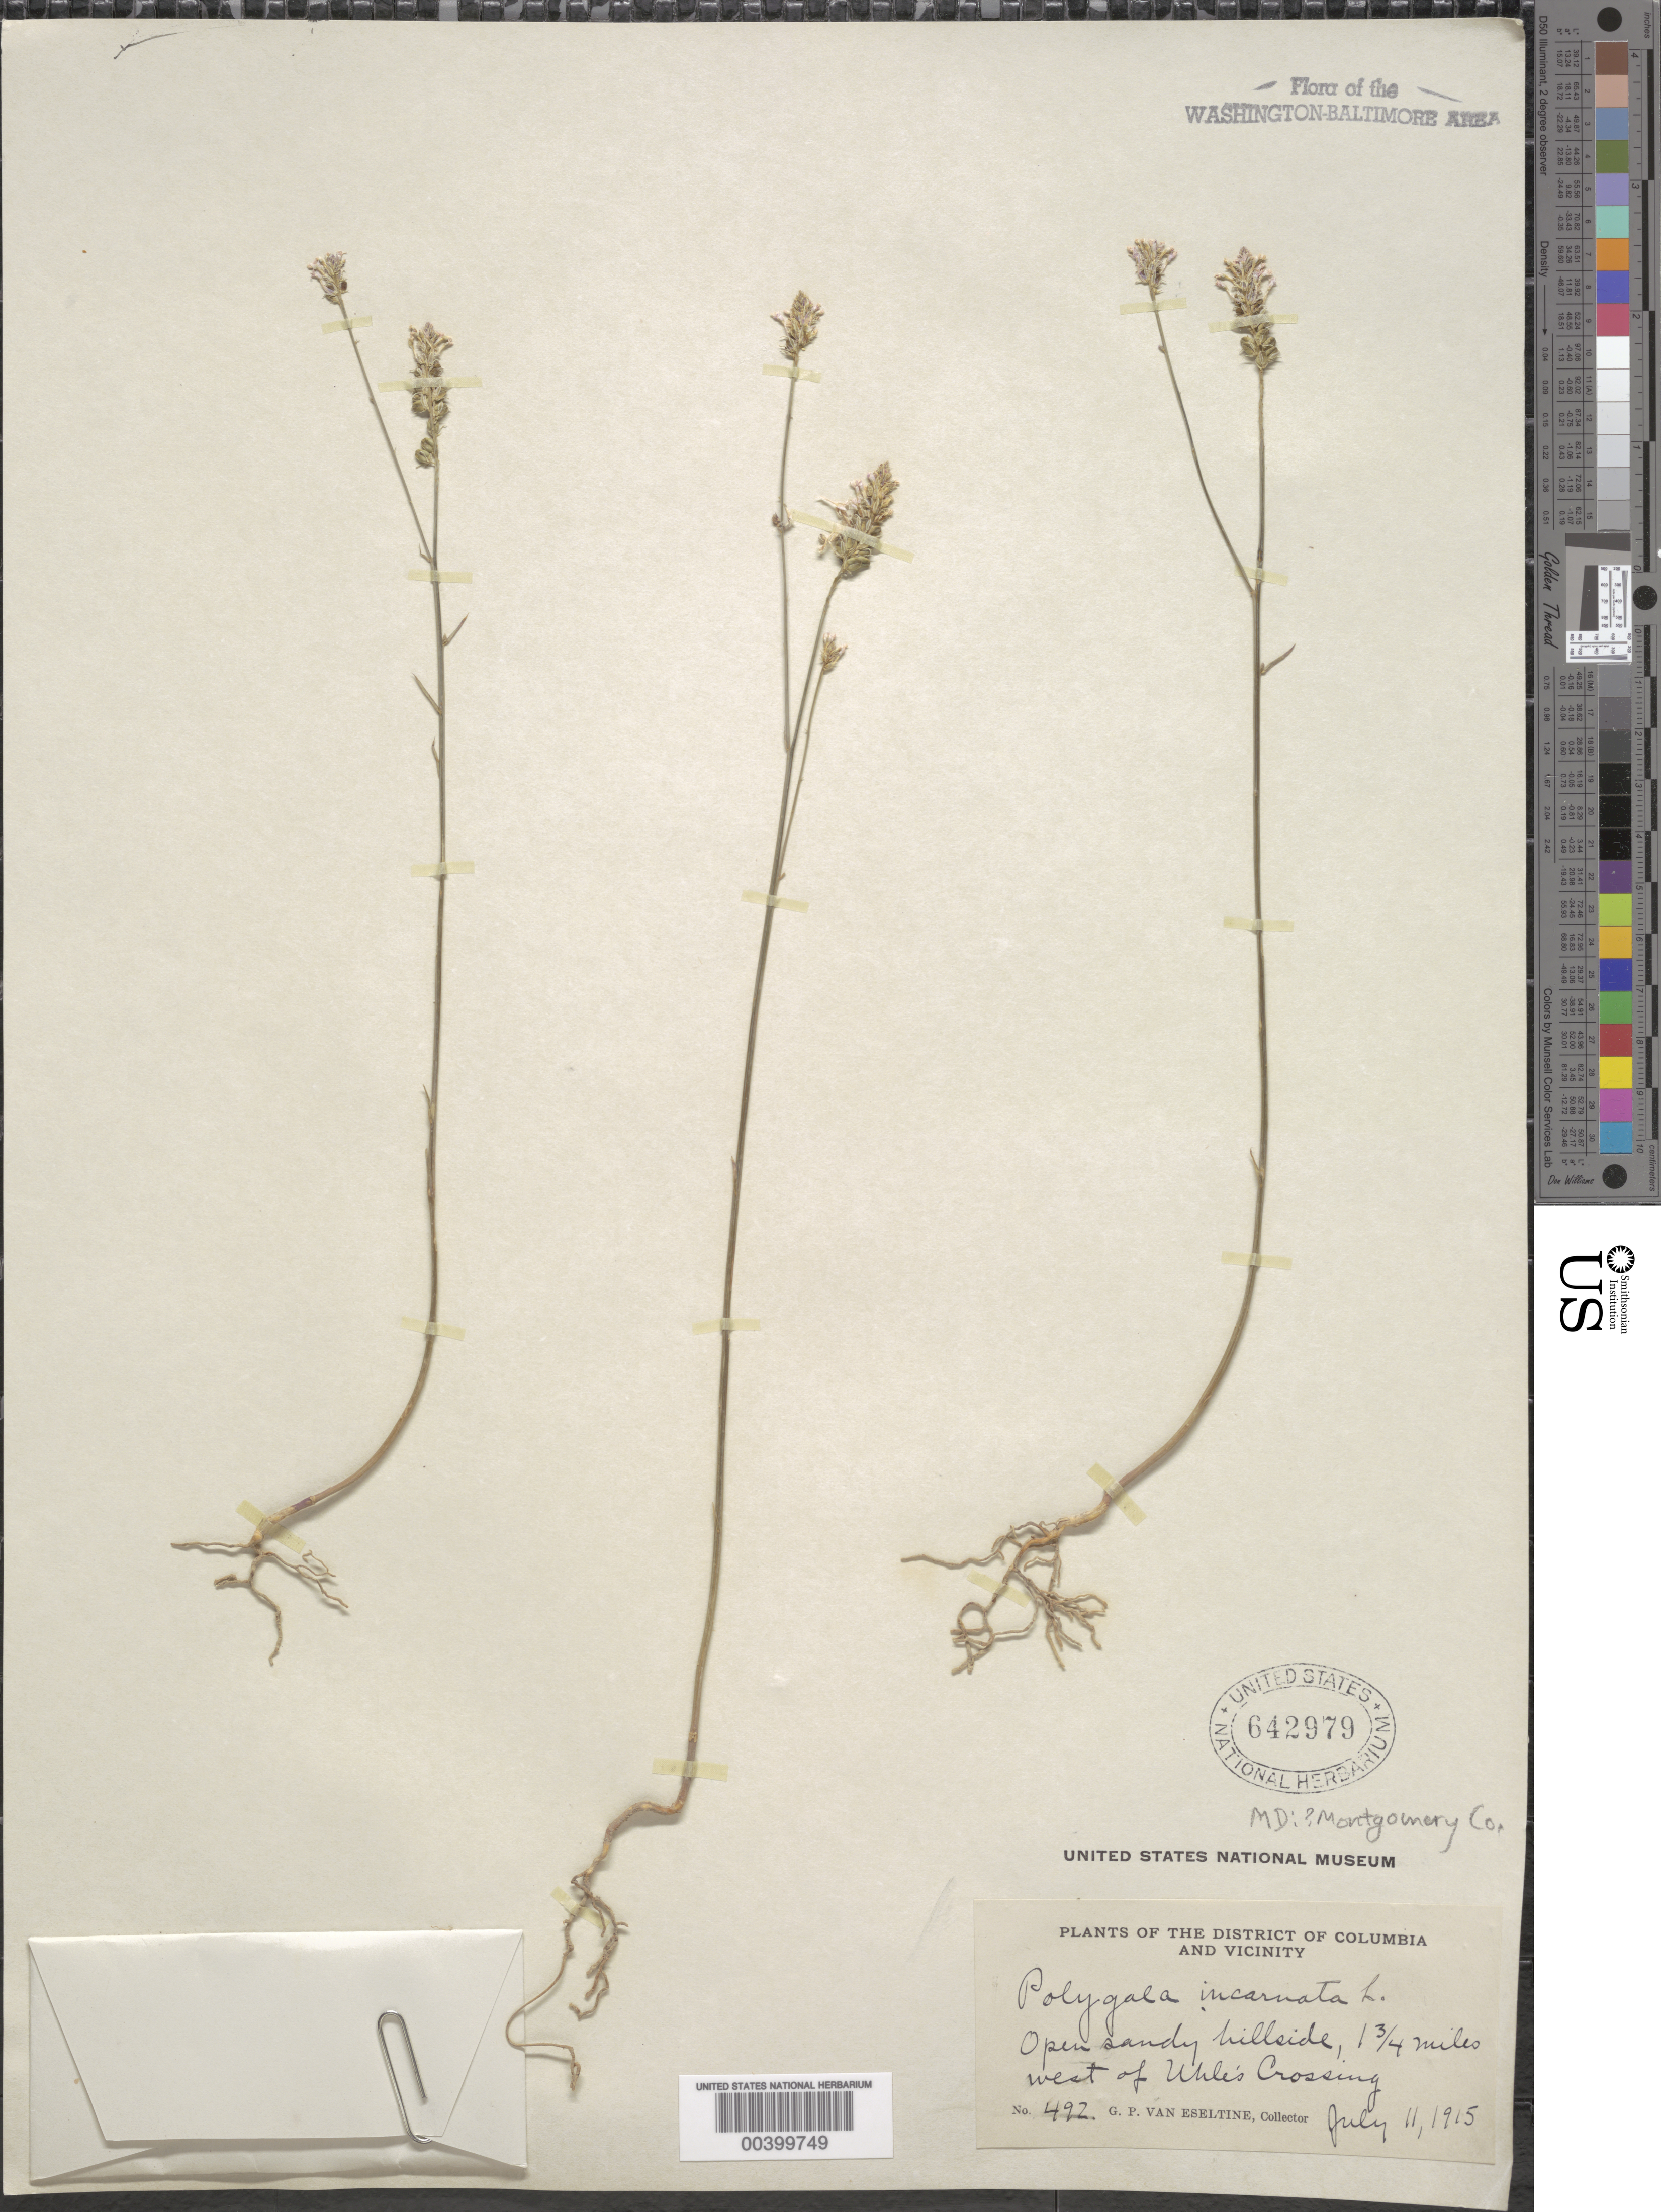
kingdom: Plantae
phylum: Tracheophyta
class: Magnoliopsida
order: Fabales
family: Polygalaceae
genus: Polygala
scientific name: Polygala incarnata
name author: L.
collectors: G. P. Van Eseltine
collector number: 492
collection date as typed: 11 Jul 1915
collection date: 1915-07-11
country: United States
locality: West of Uhles Crossing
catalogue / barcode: US 642979